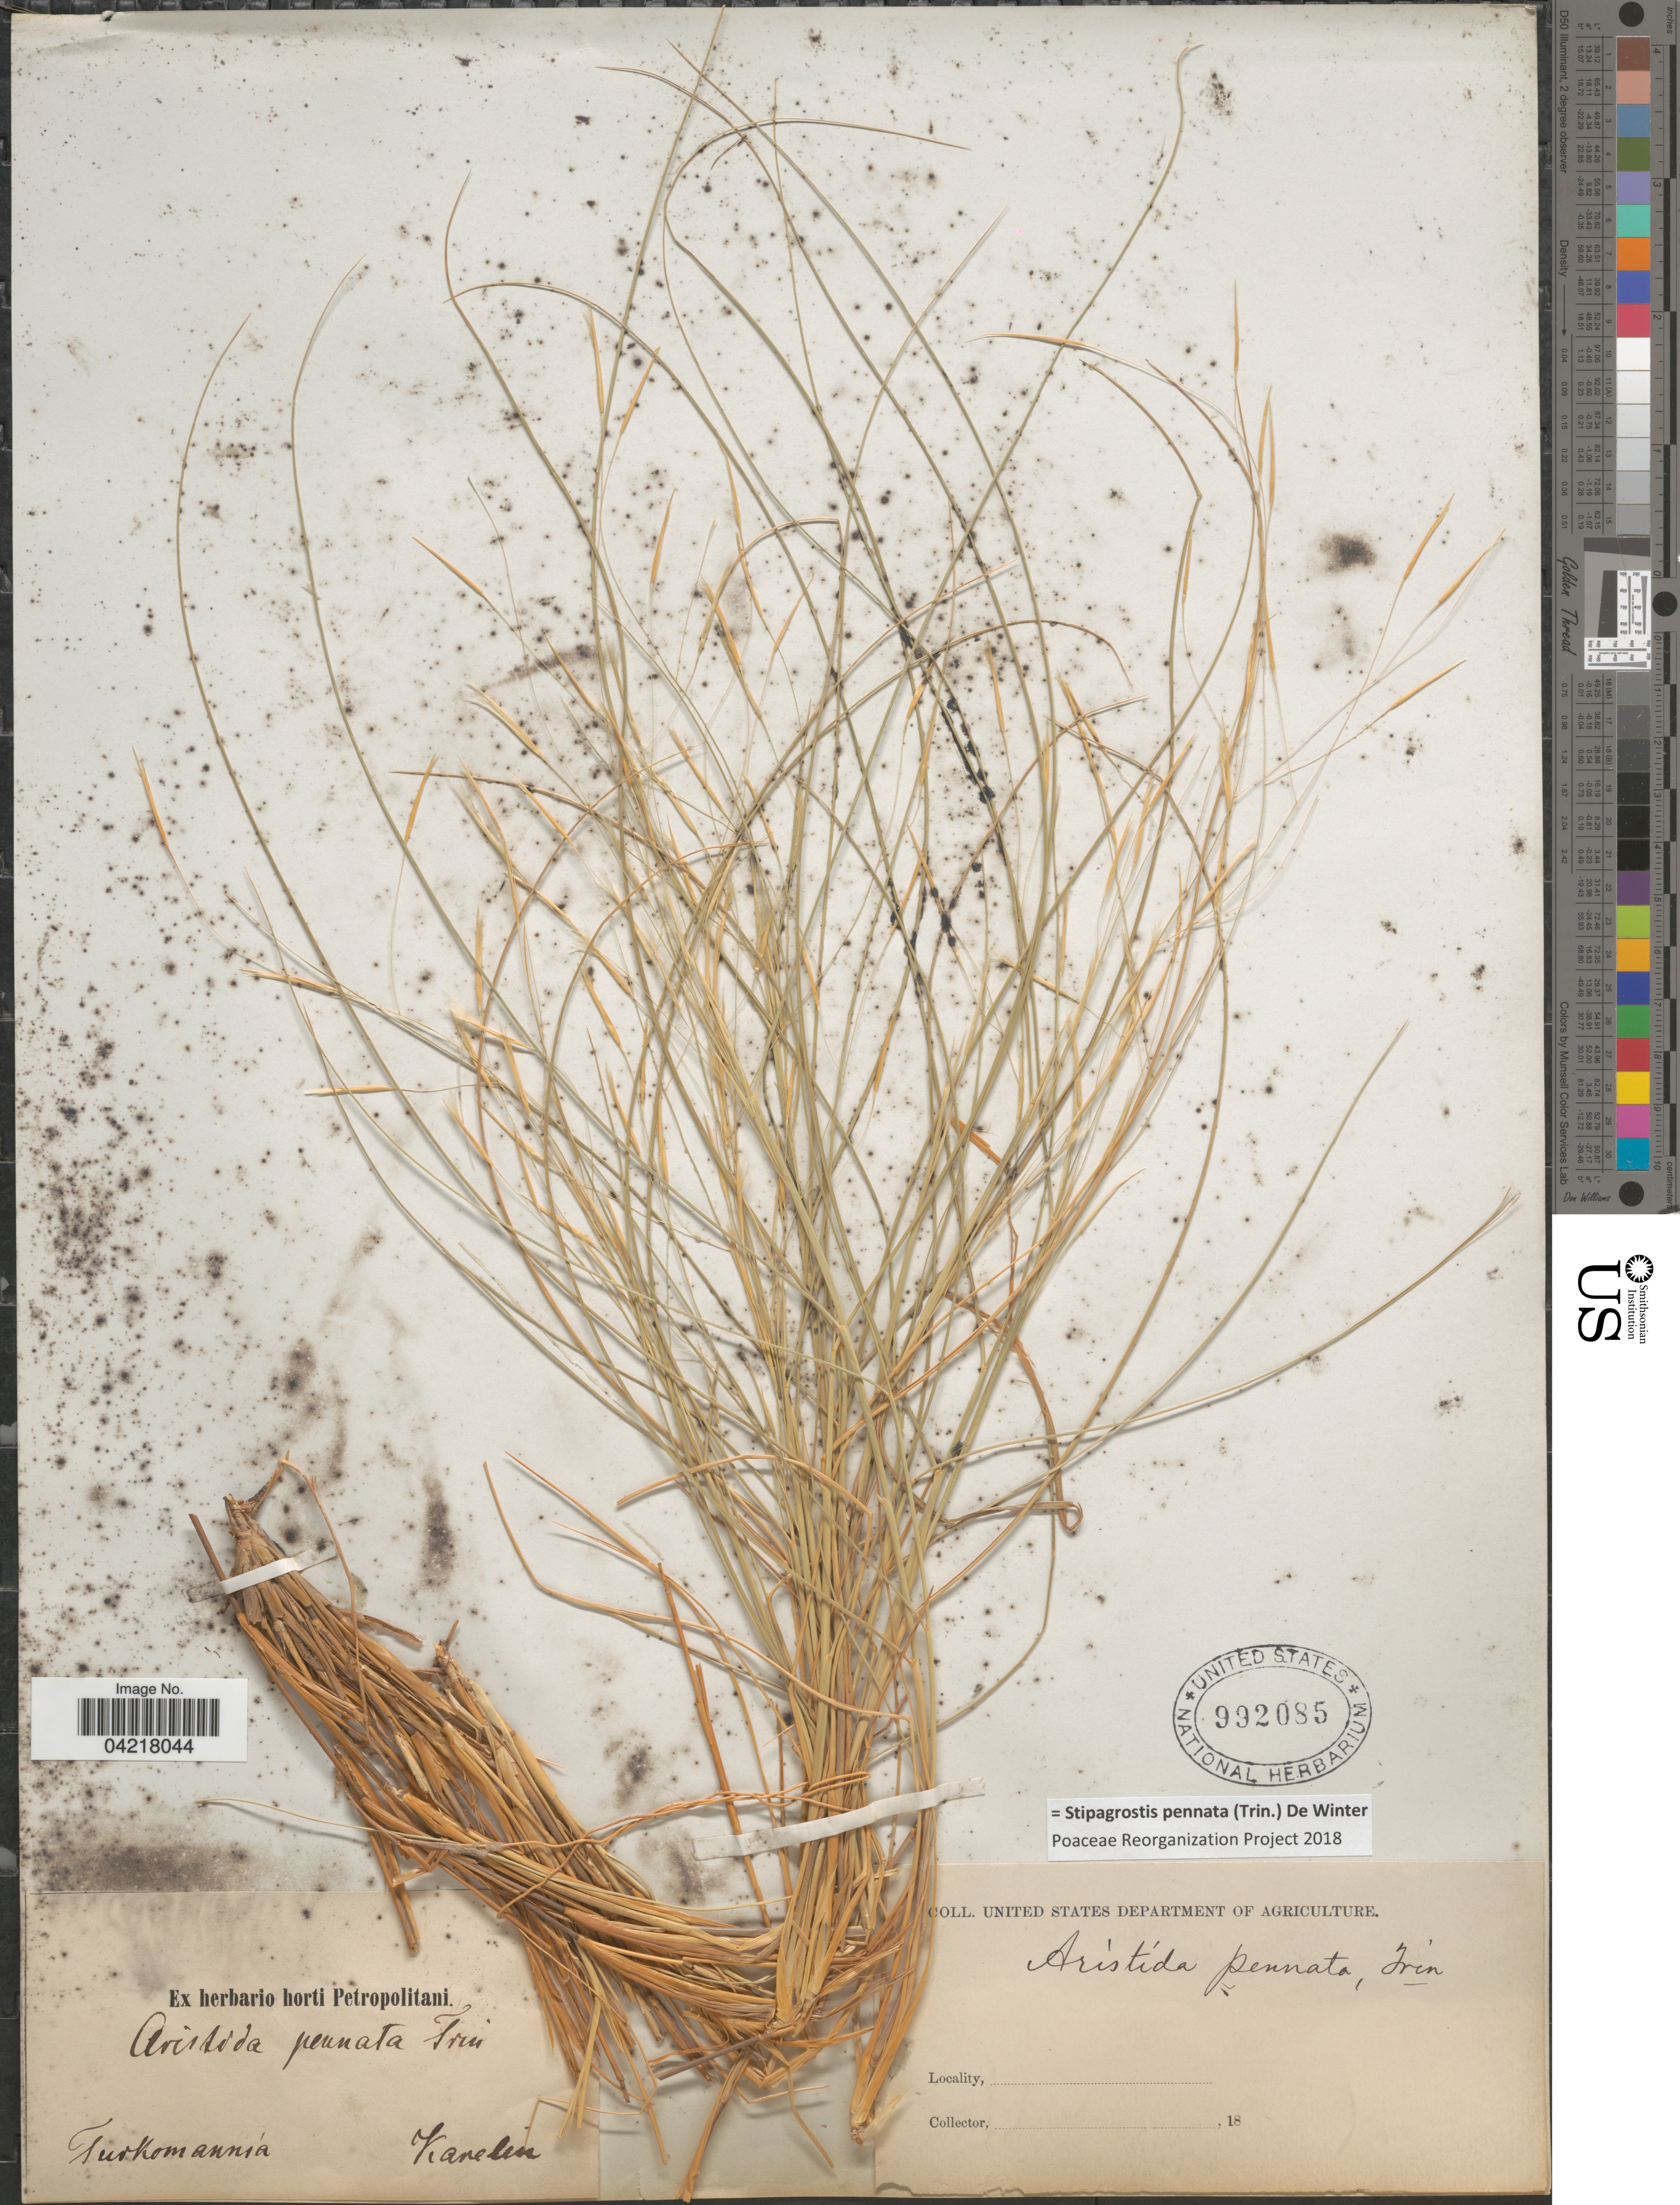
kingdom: Plantae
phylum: Tracheophyta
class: Liliopsida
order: Poales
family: Poaceae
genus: Stipagrostis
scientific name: Stipagrostis pennata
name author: (Trin.) De Winter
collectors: Karelin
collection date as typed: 18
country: Turkmenistan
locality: Turkomannia.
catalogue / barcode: US 992085